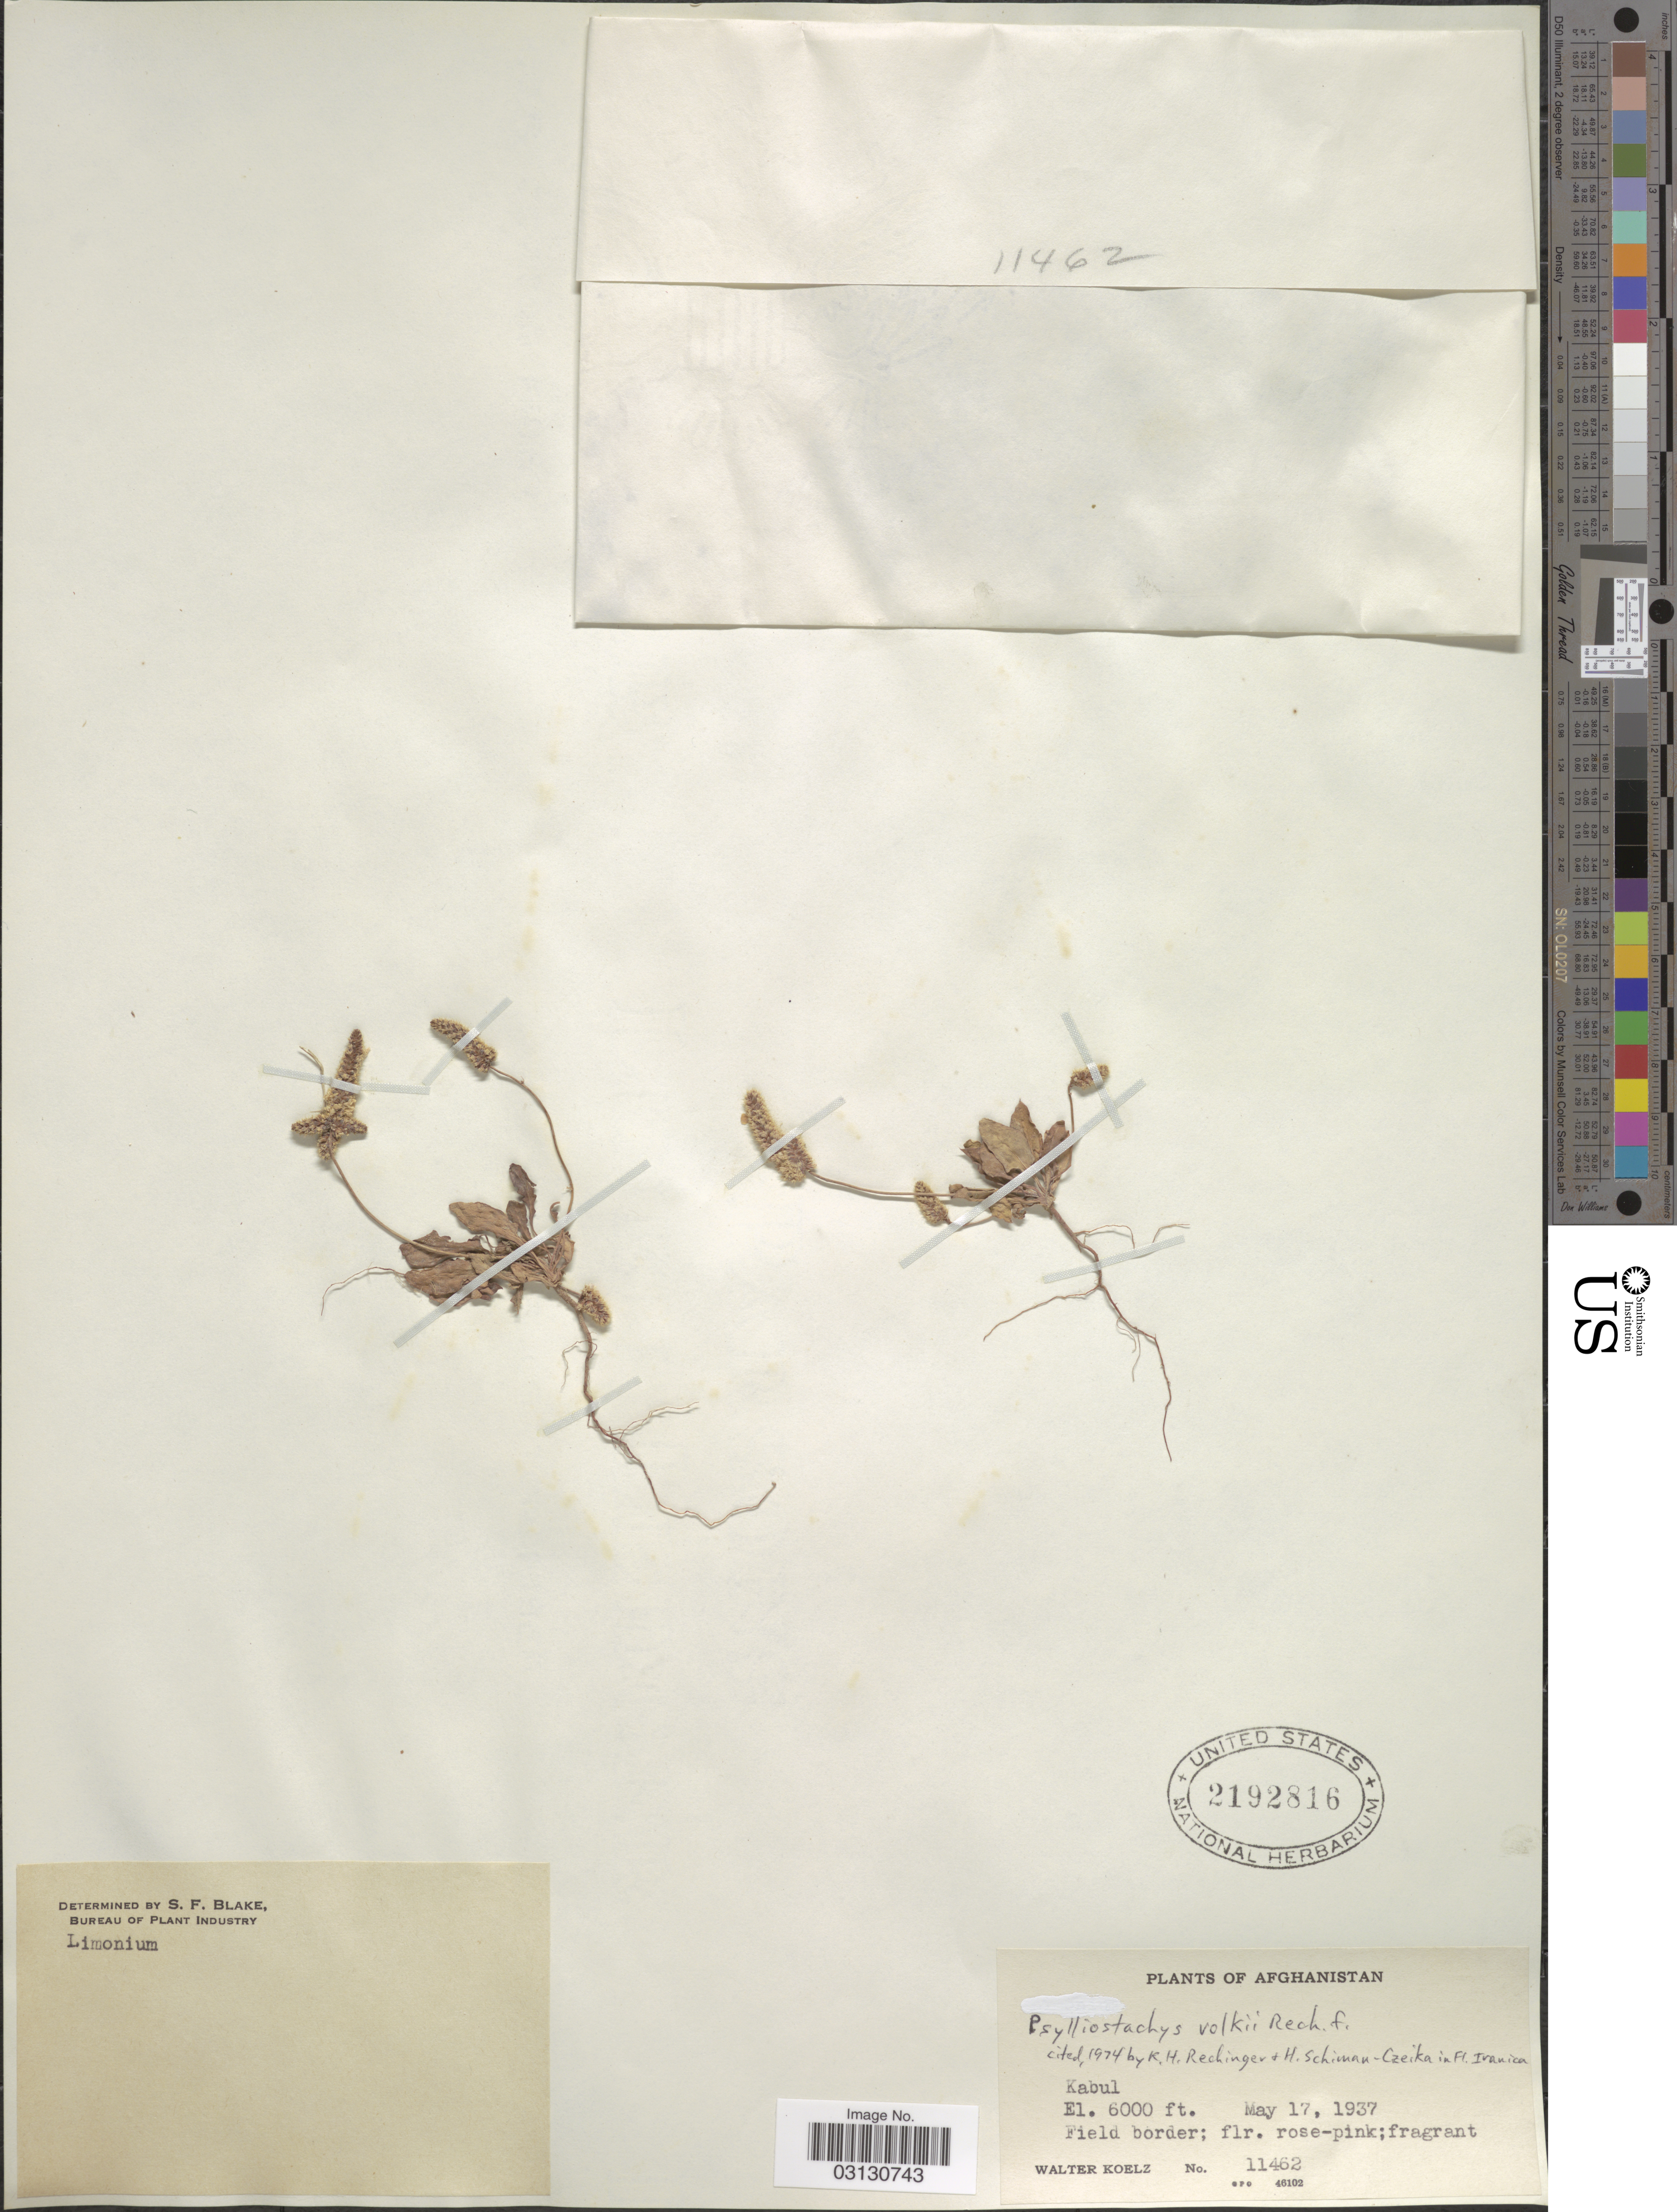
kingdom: Plantae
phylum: Tracheophyta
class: Magnoliopsida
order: Caryophyllales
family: Plumbaginaceae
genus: Psylliostachys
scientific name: Psylliostachys volkii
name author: Rech. f.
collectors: W. N. Koelz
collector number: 11462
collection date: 1937-05-17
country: Afghanistan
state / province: Kabul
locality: Kabul.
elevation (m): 1829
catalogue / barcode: US 2192816